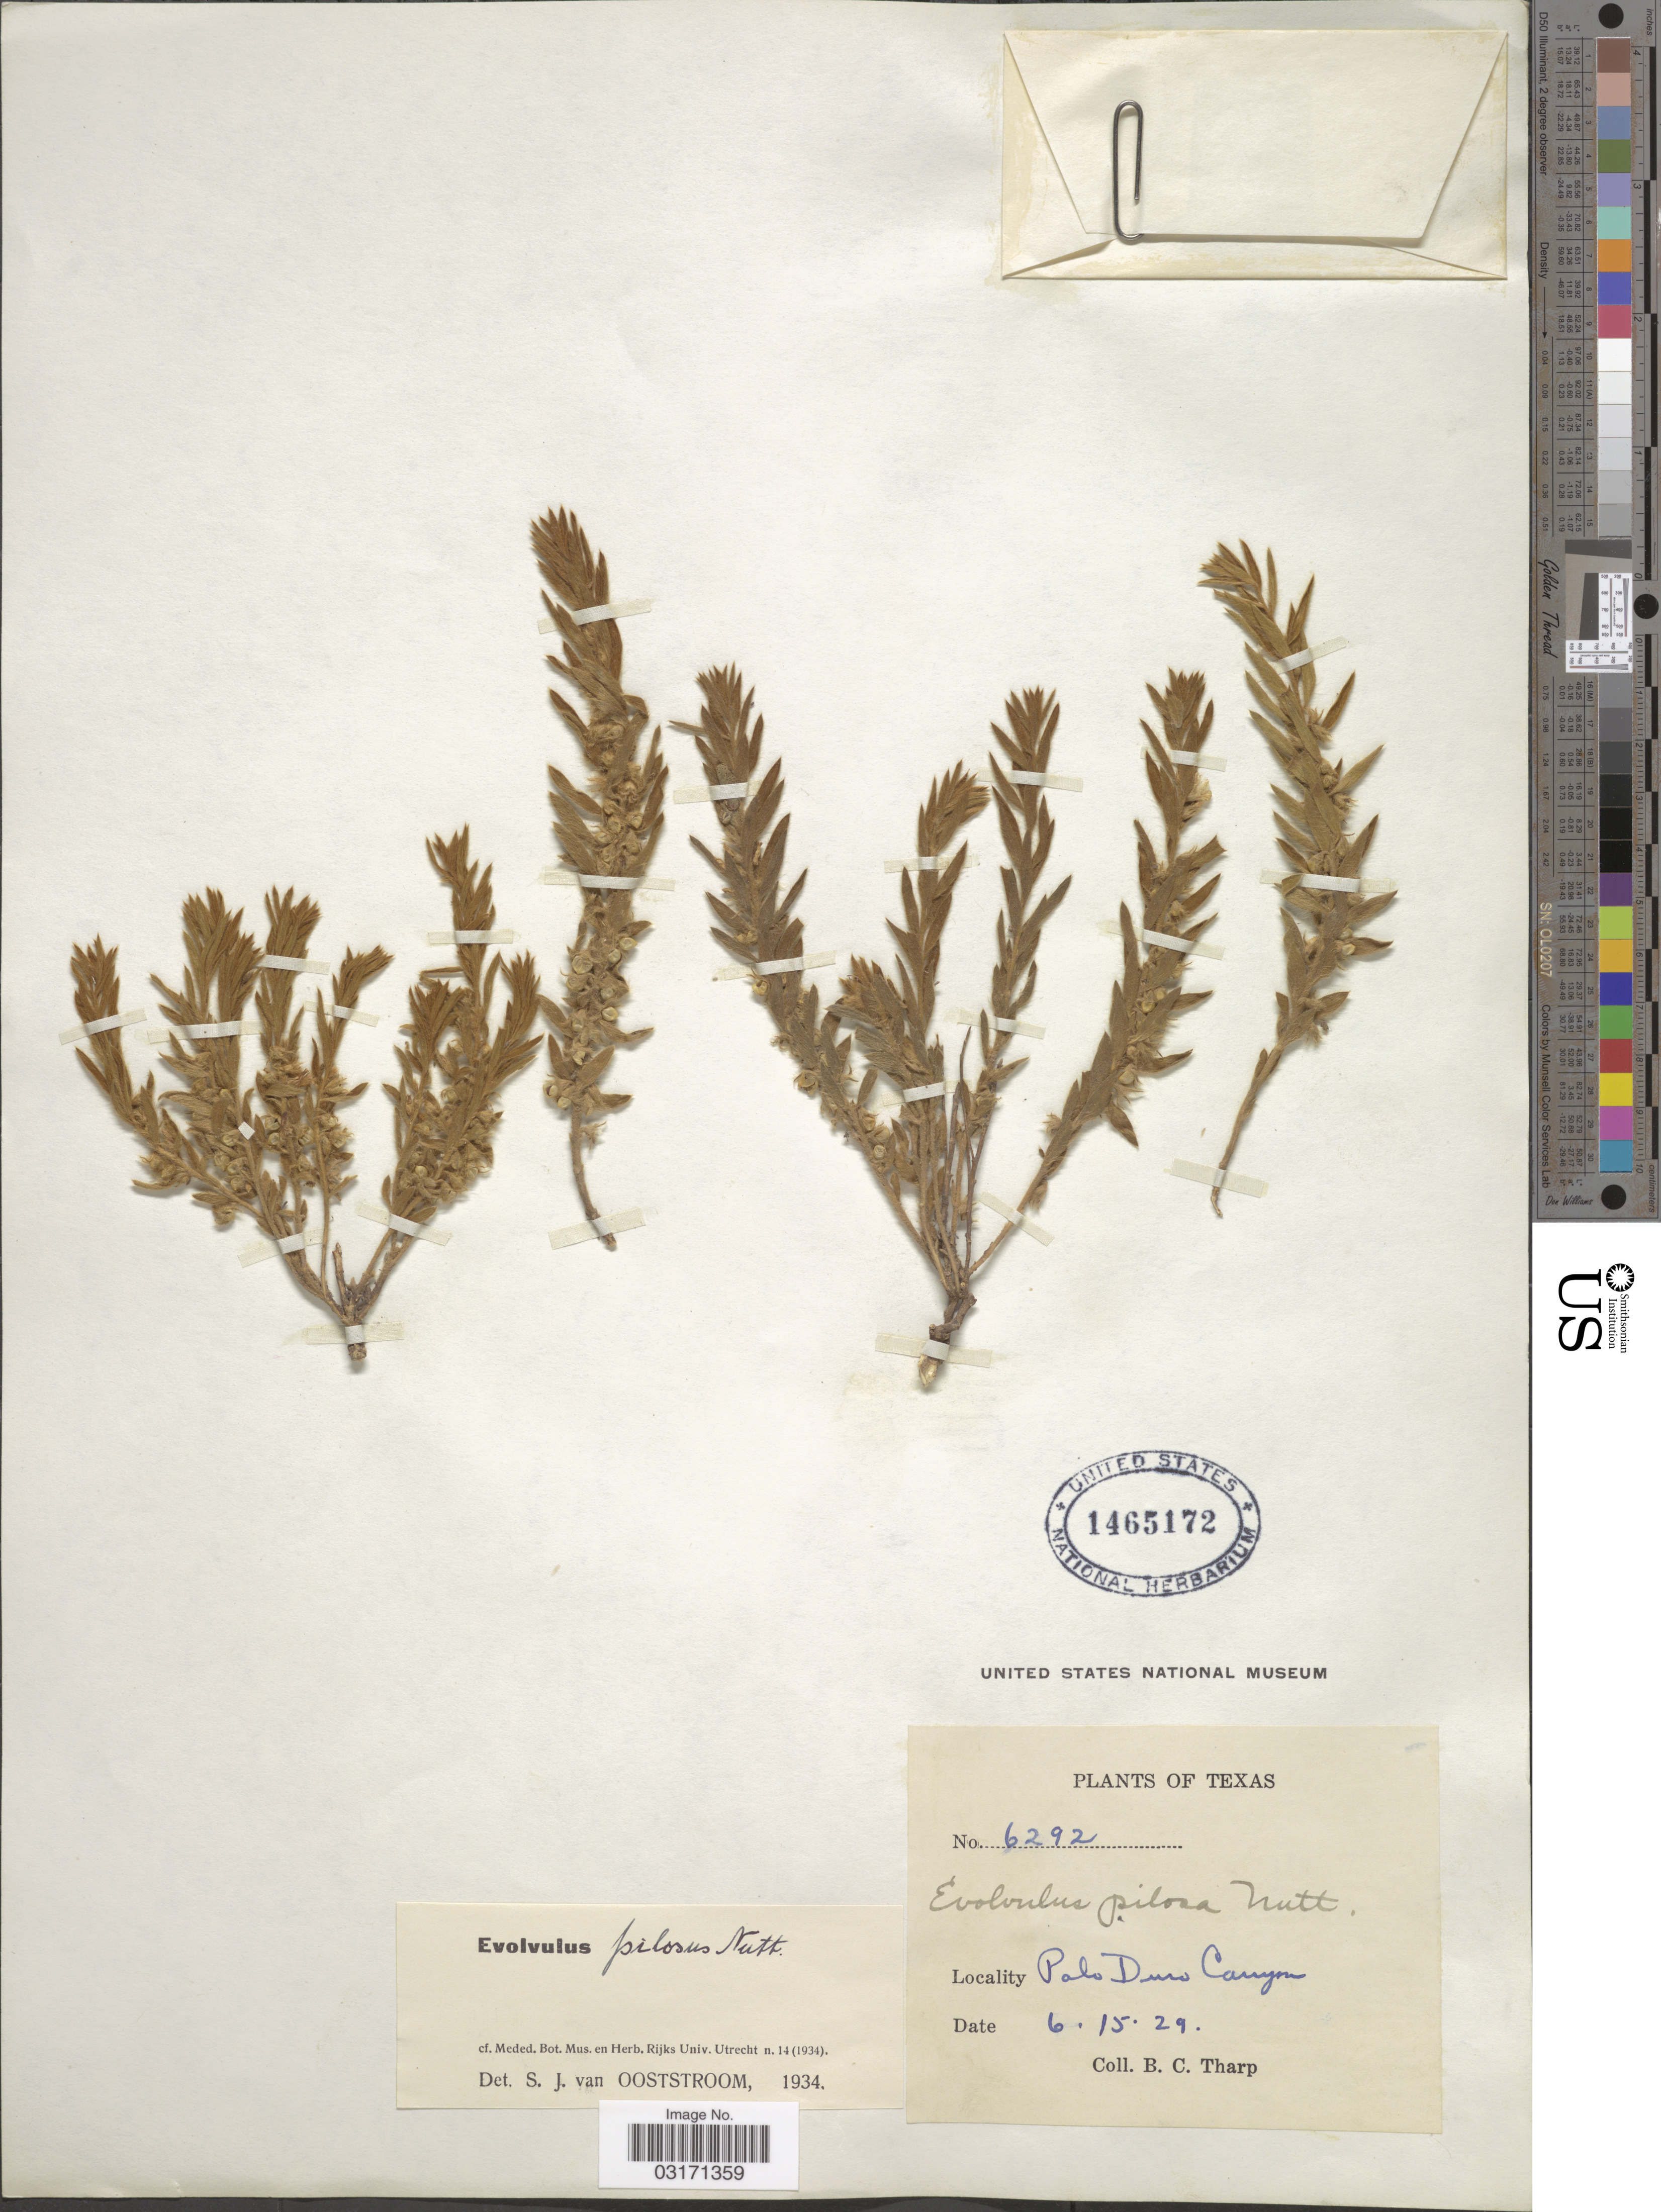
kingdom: Plantae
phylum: Tracheophyta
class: Magnoliopsida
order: Solanales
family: Convolvulaceae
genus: Evolvulus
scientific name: Evolvulus pilosus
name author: Roxb.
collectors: B. C. Tharp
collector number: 6292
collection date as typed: Transcribed d/m/y: 15/6/29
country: United States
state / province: Texas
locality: Palo Duro Canyon.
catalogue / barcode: US 1465172